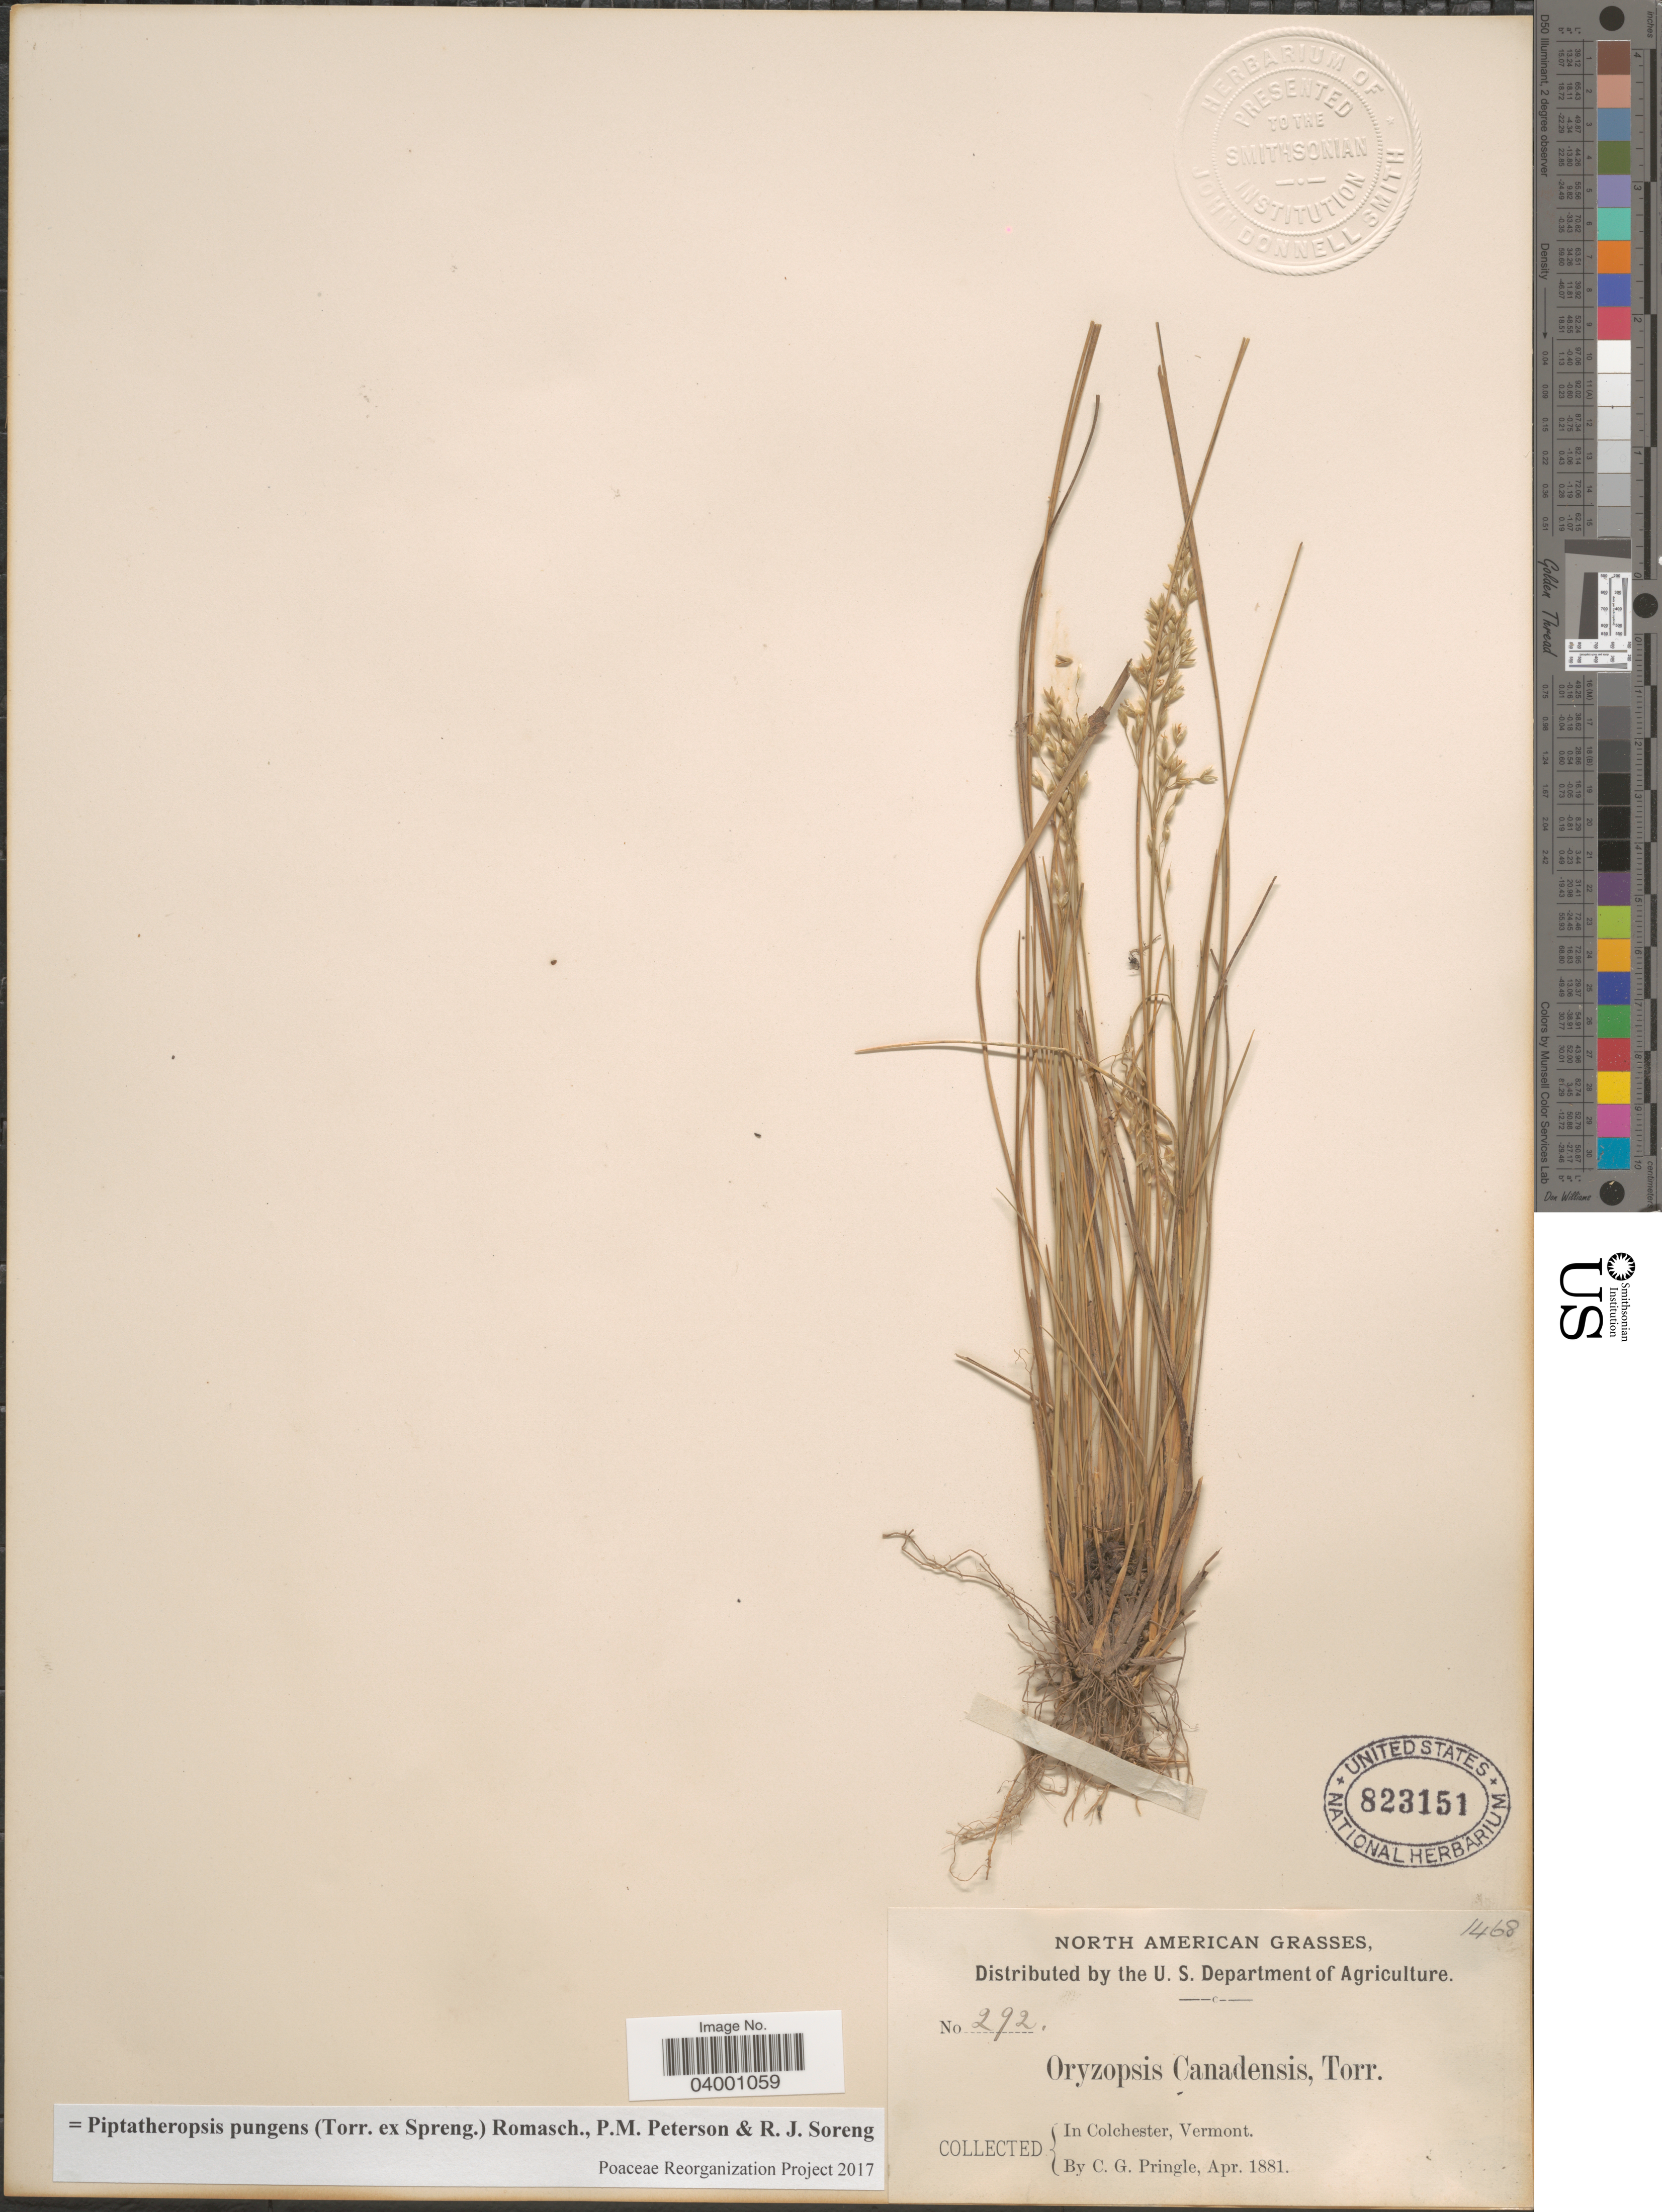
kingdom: Plantae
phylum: Tracheophyta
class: Liliopsida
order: Poales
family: Poaceae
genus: Piptatheropsis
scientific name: Piptatheropsis pungens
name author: (Torr. ex Spreng.) Romasch. et al.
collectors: C. G. Pringle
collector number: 292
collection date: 1881-04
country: United States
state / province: Vermont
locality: In Colchester.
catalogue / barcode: US 823151